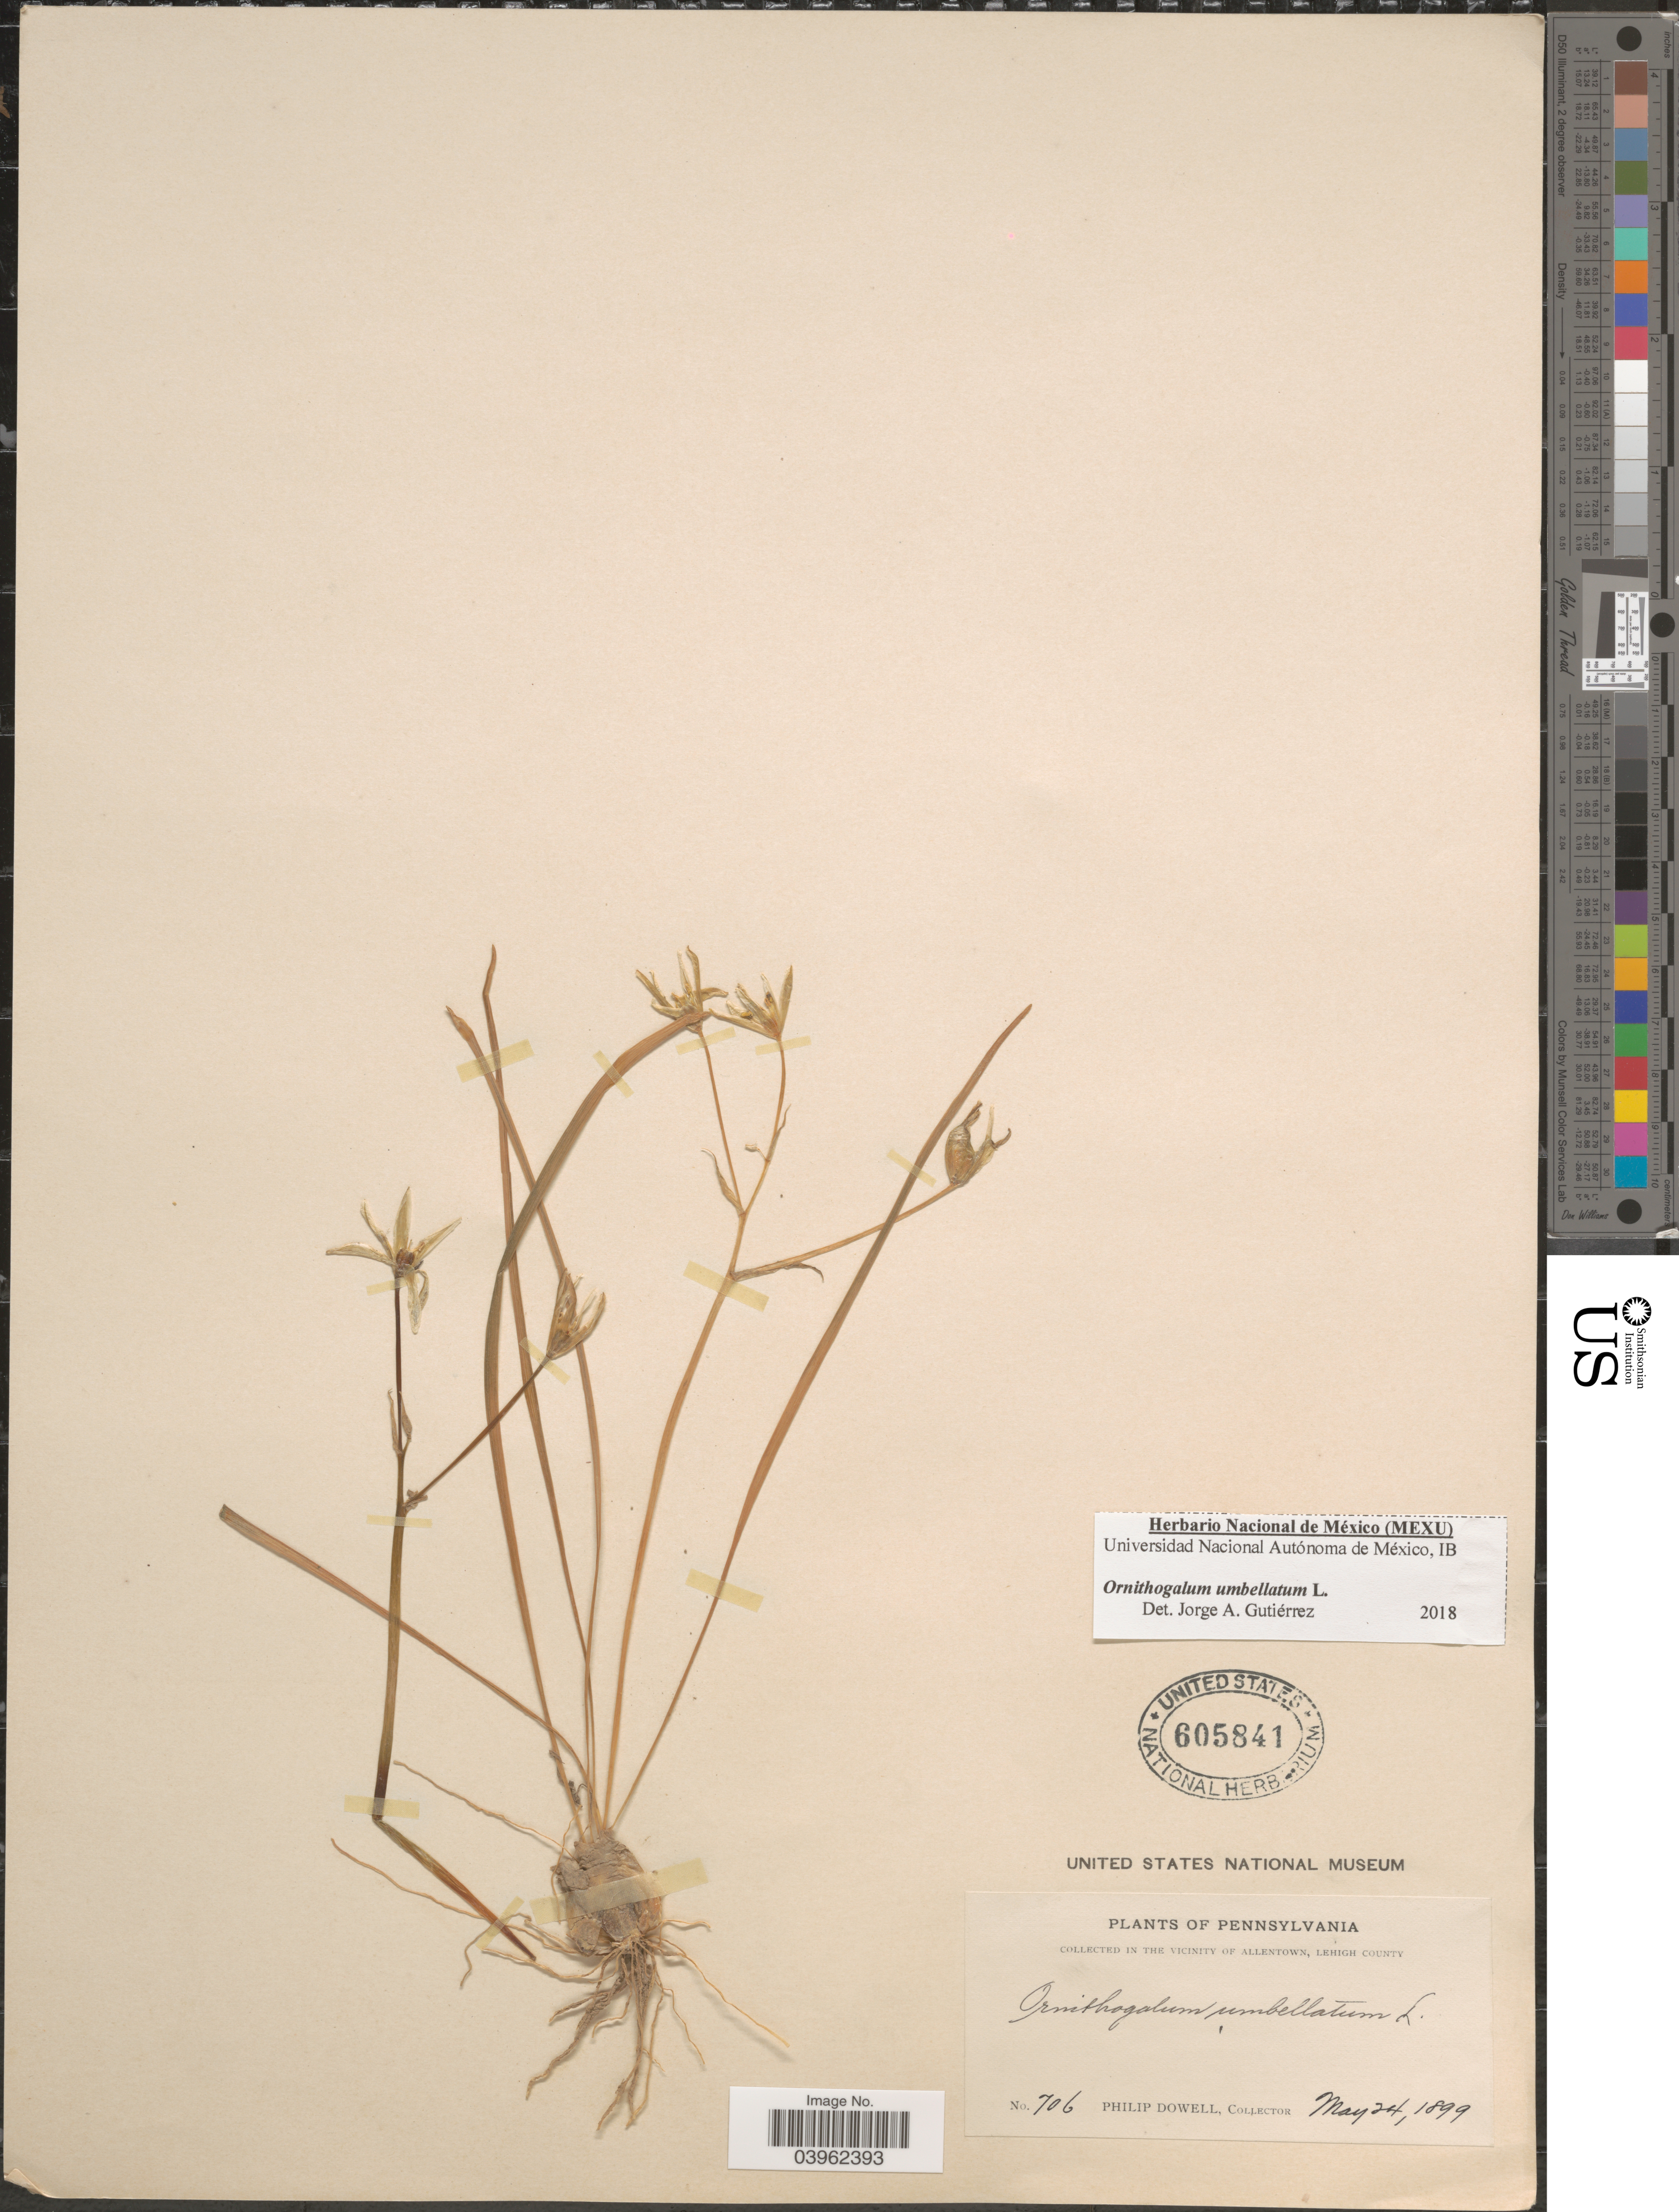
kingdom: Plantae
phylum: Tracheophyta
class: Liliopsida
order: Asparagales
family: Asparagaceae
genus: Ornithogalum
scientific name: Ornithogalum umbellatum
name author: L.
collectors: P. Dowell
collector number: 706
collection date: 1899-05-24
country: United States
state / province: Pennsylvania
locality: In the Vicinity of Allentown, Lehigh County.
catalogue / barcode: US 605841